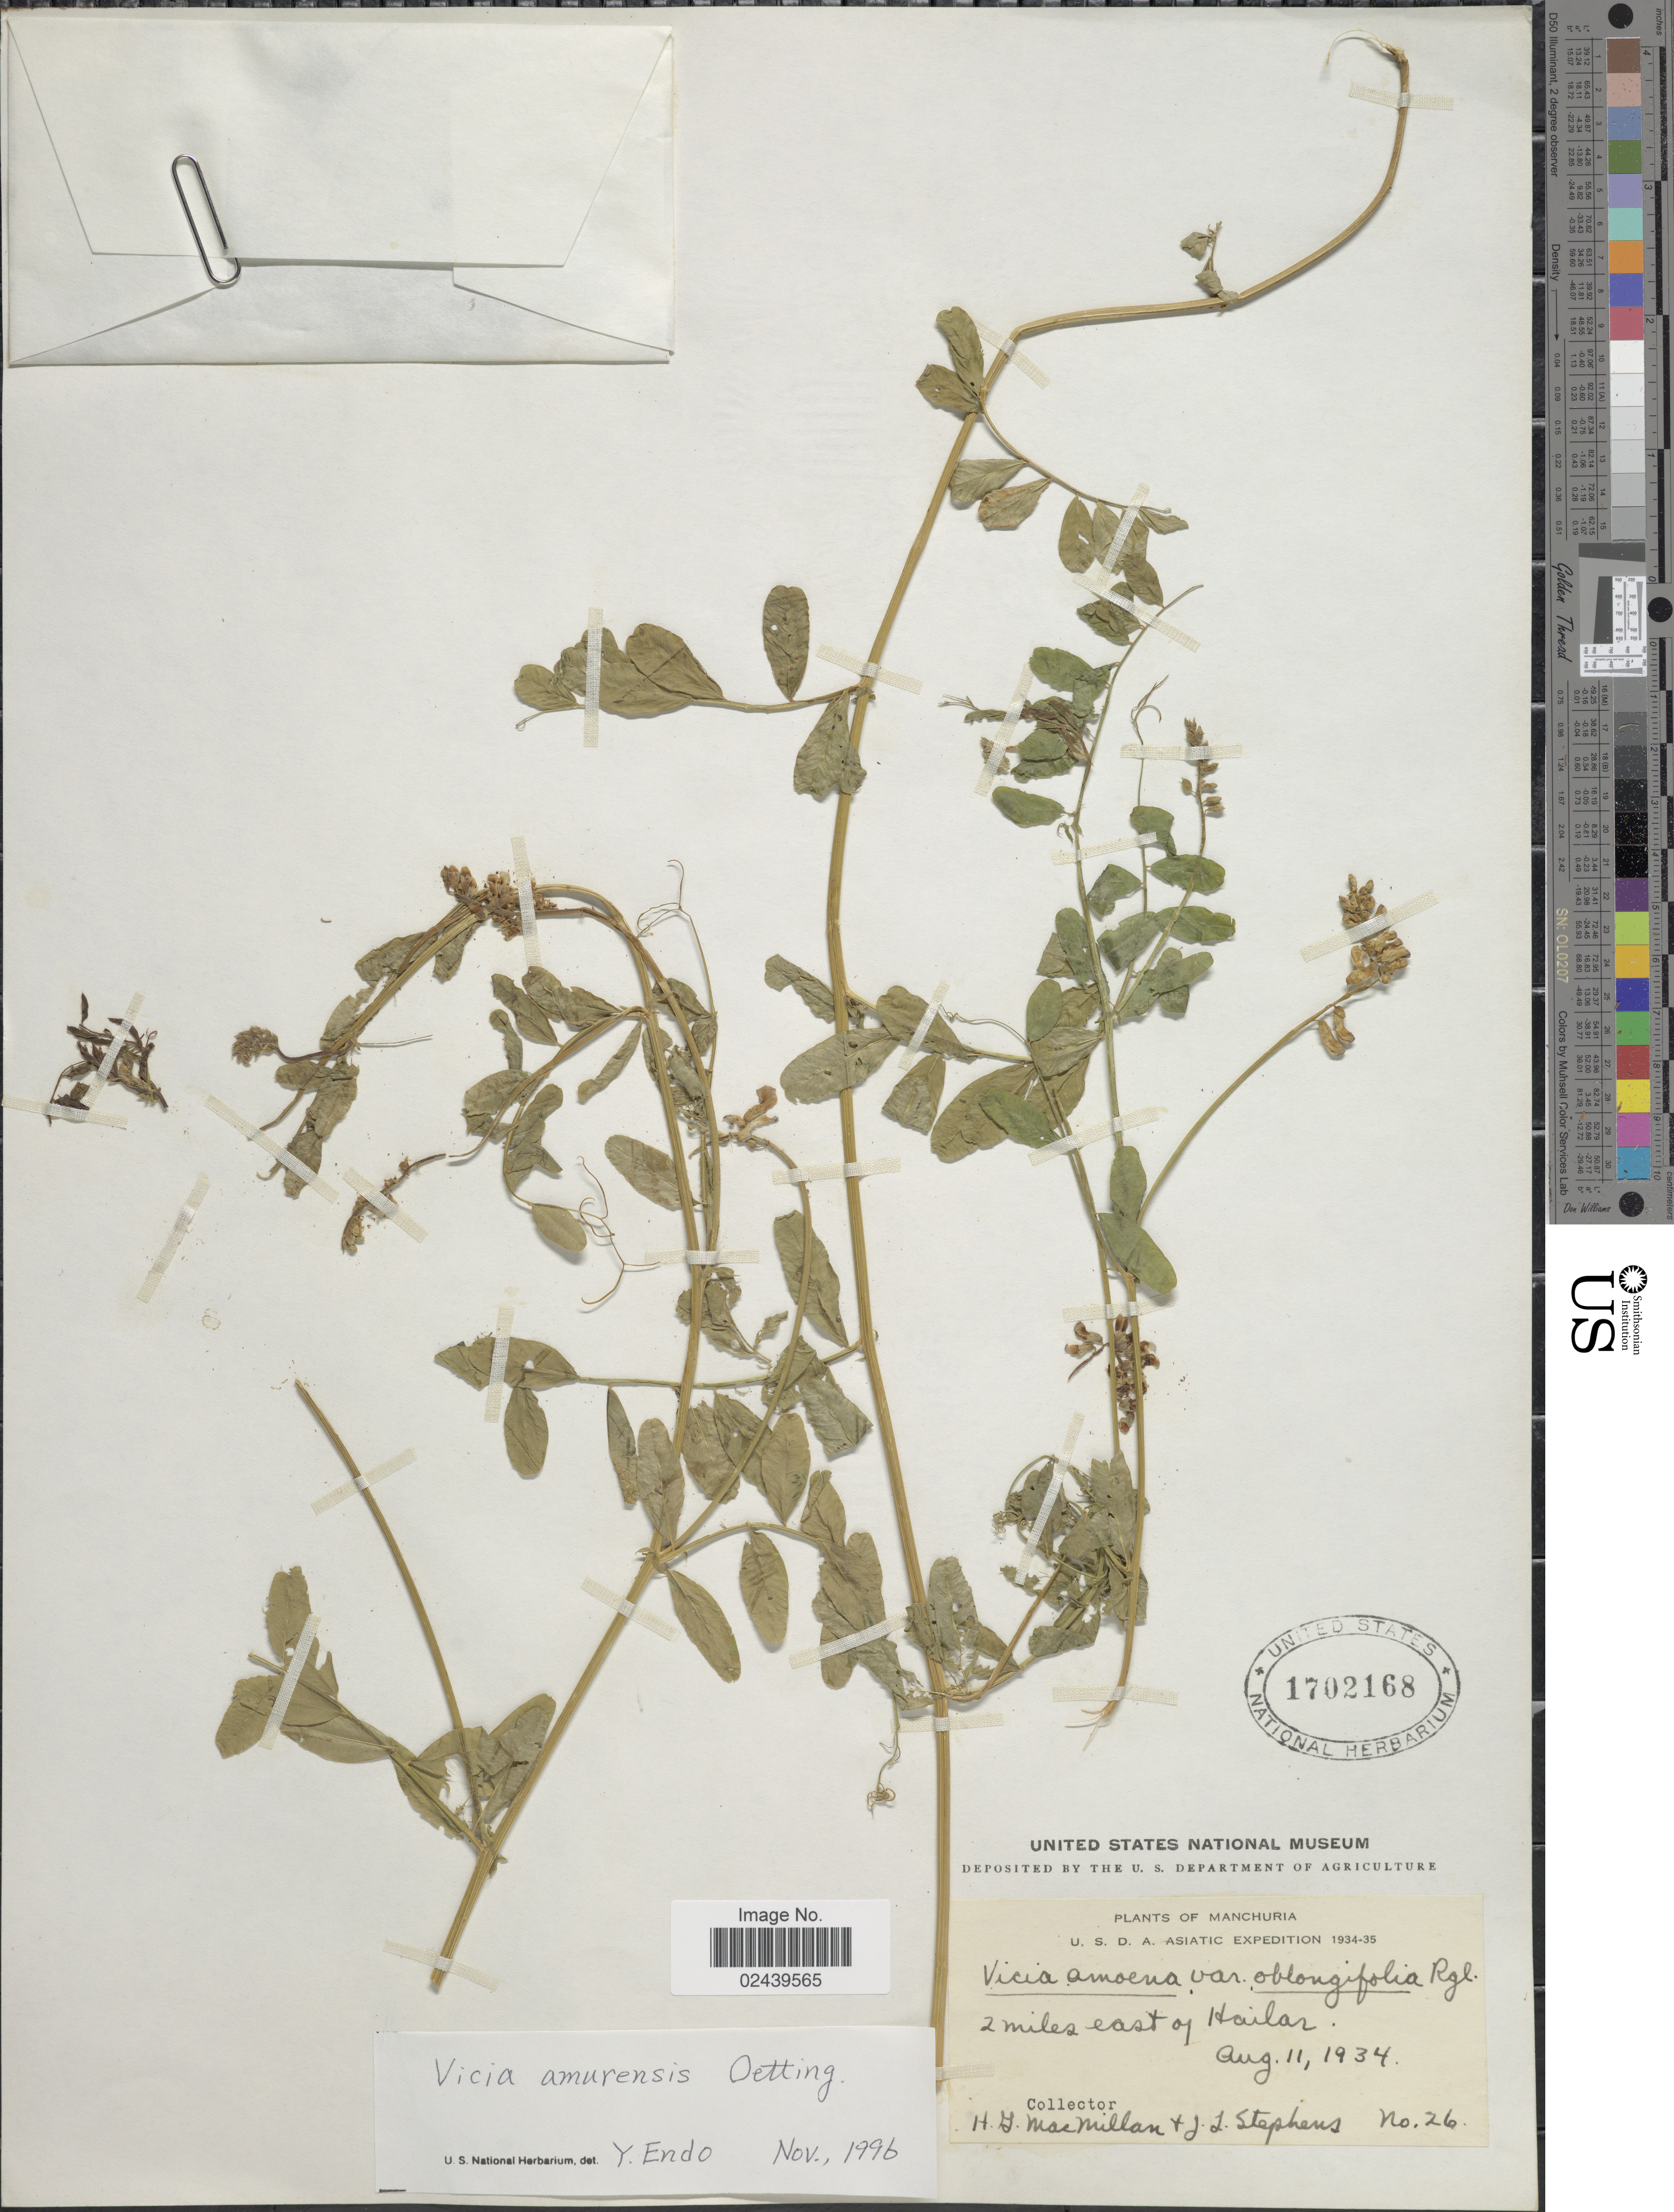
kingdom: Plantae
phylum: Tracheophyta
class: Magnoliopsida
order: Fabales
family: Fabaceae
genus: Vicia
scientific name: Vicia amurensis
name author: Oett.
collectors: H. MacMillan & J. Stephens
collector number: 26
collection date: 1934-08-11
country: China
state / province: Nei Monggol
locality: Manchuria. 2 miles east of Hailar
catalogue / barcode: US 1702168